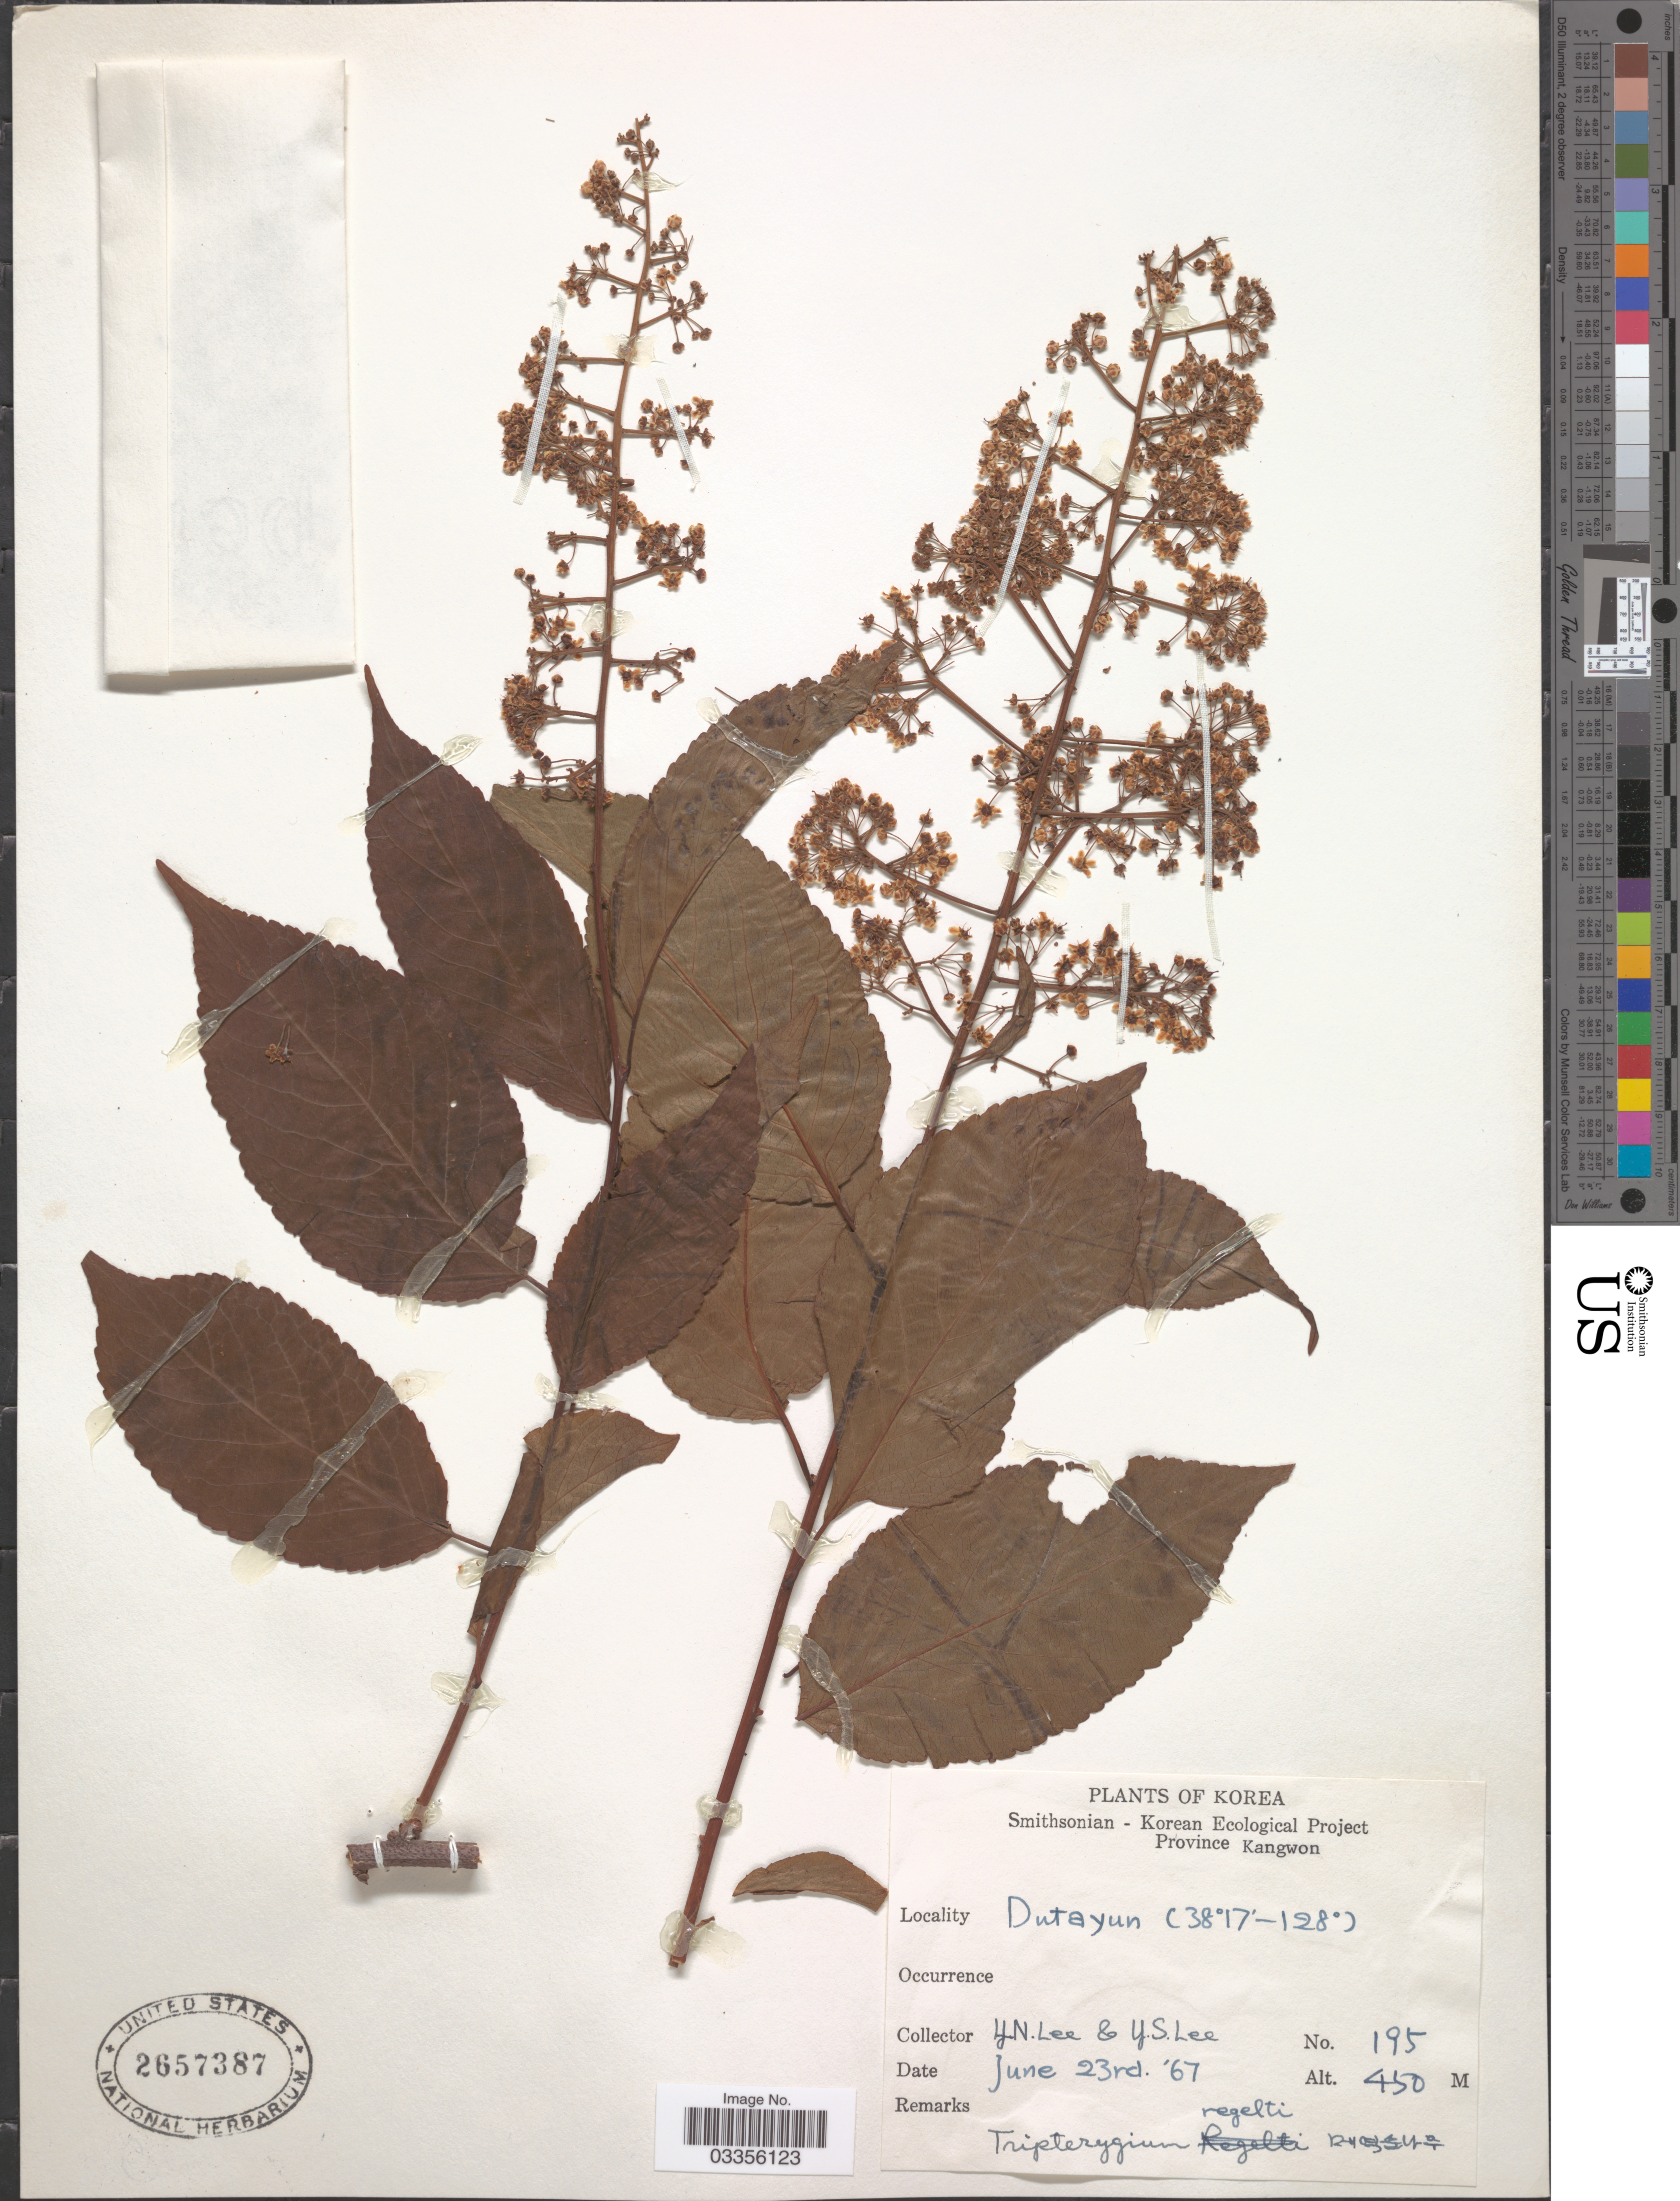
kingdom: Plantae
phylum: Tracheophyta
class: Magnoliopsida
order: Celastrales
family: Celastraceae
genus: Tripterygium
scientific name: Tripterygium regelii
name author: Sprague & Takeda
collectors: H. Lee & Y. S. Lee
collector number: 195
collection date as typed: Transcribed d/m/y: 23/6/67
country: North Korea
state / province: Kangwon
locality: Dutayun.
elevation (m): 450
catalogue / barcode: US 2657387